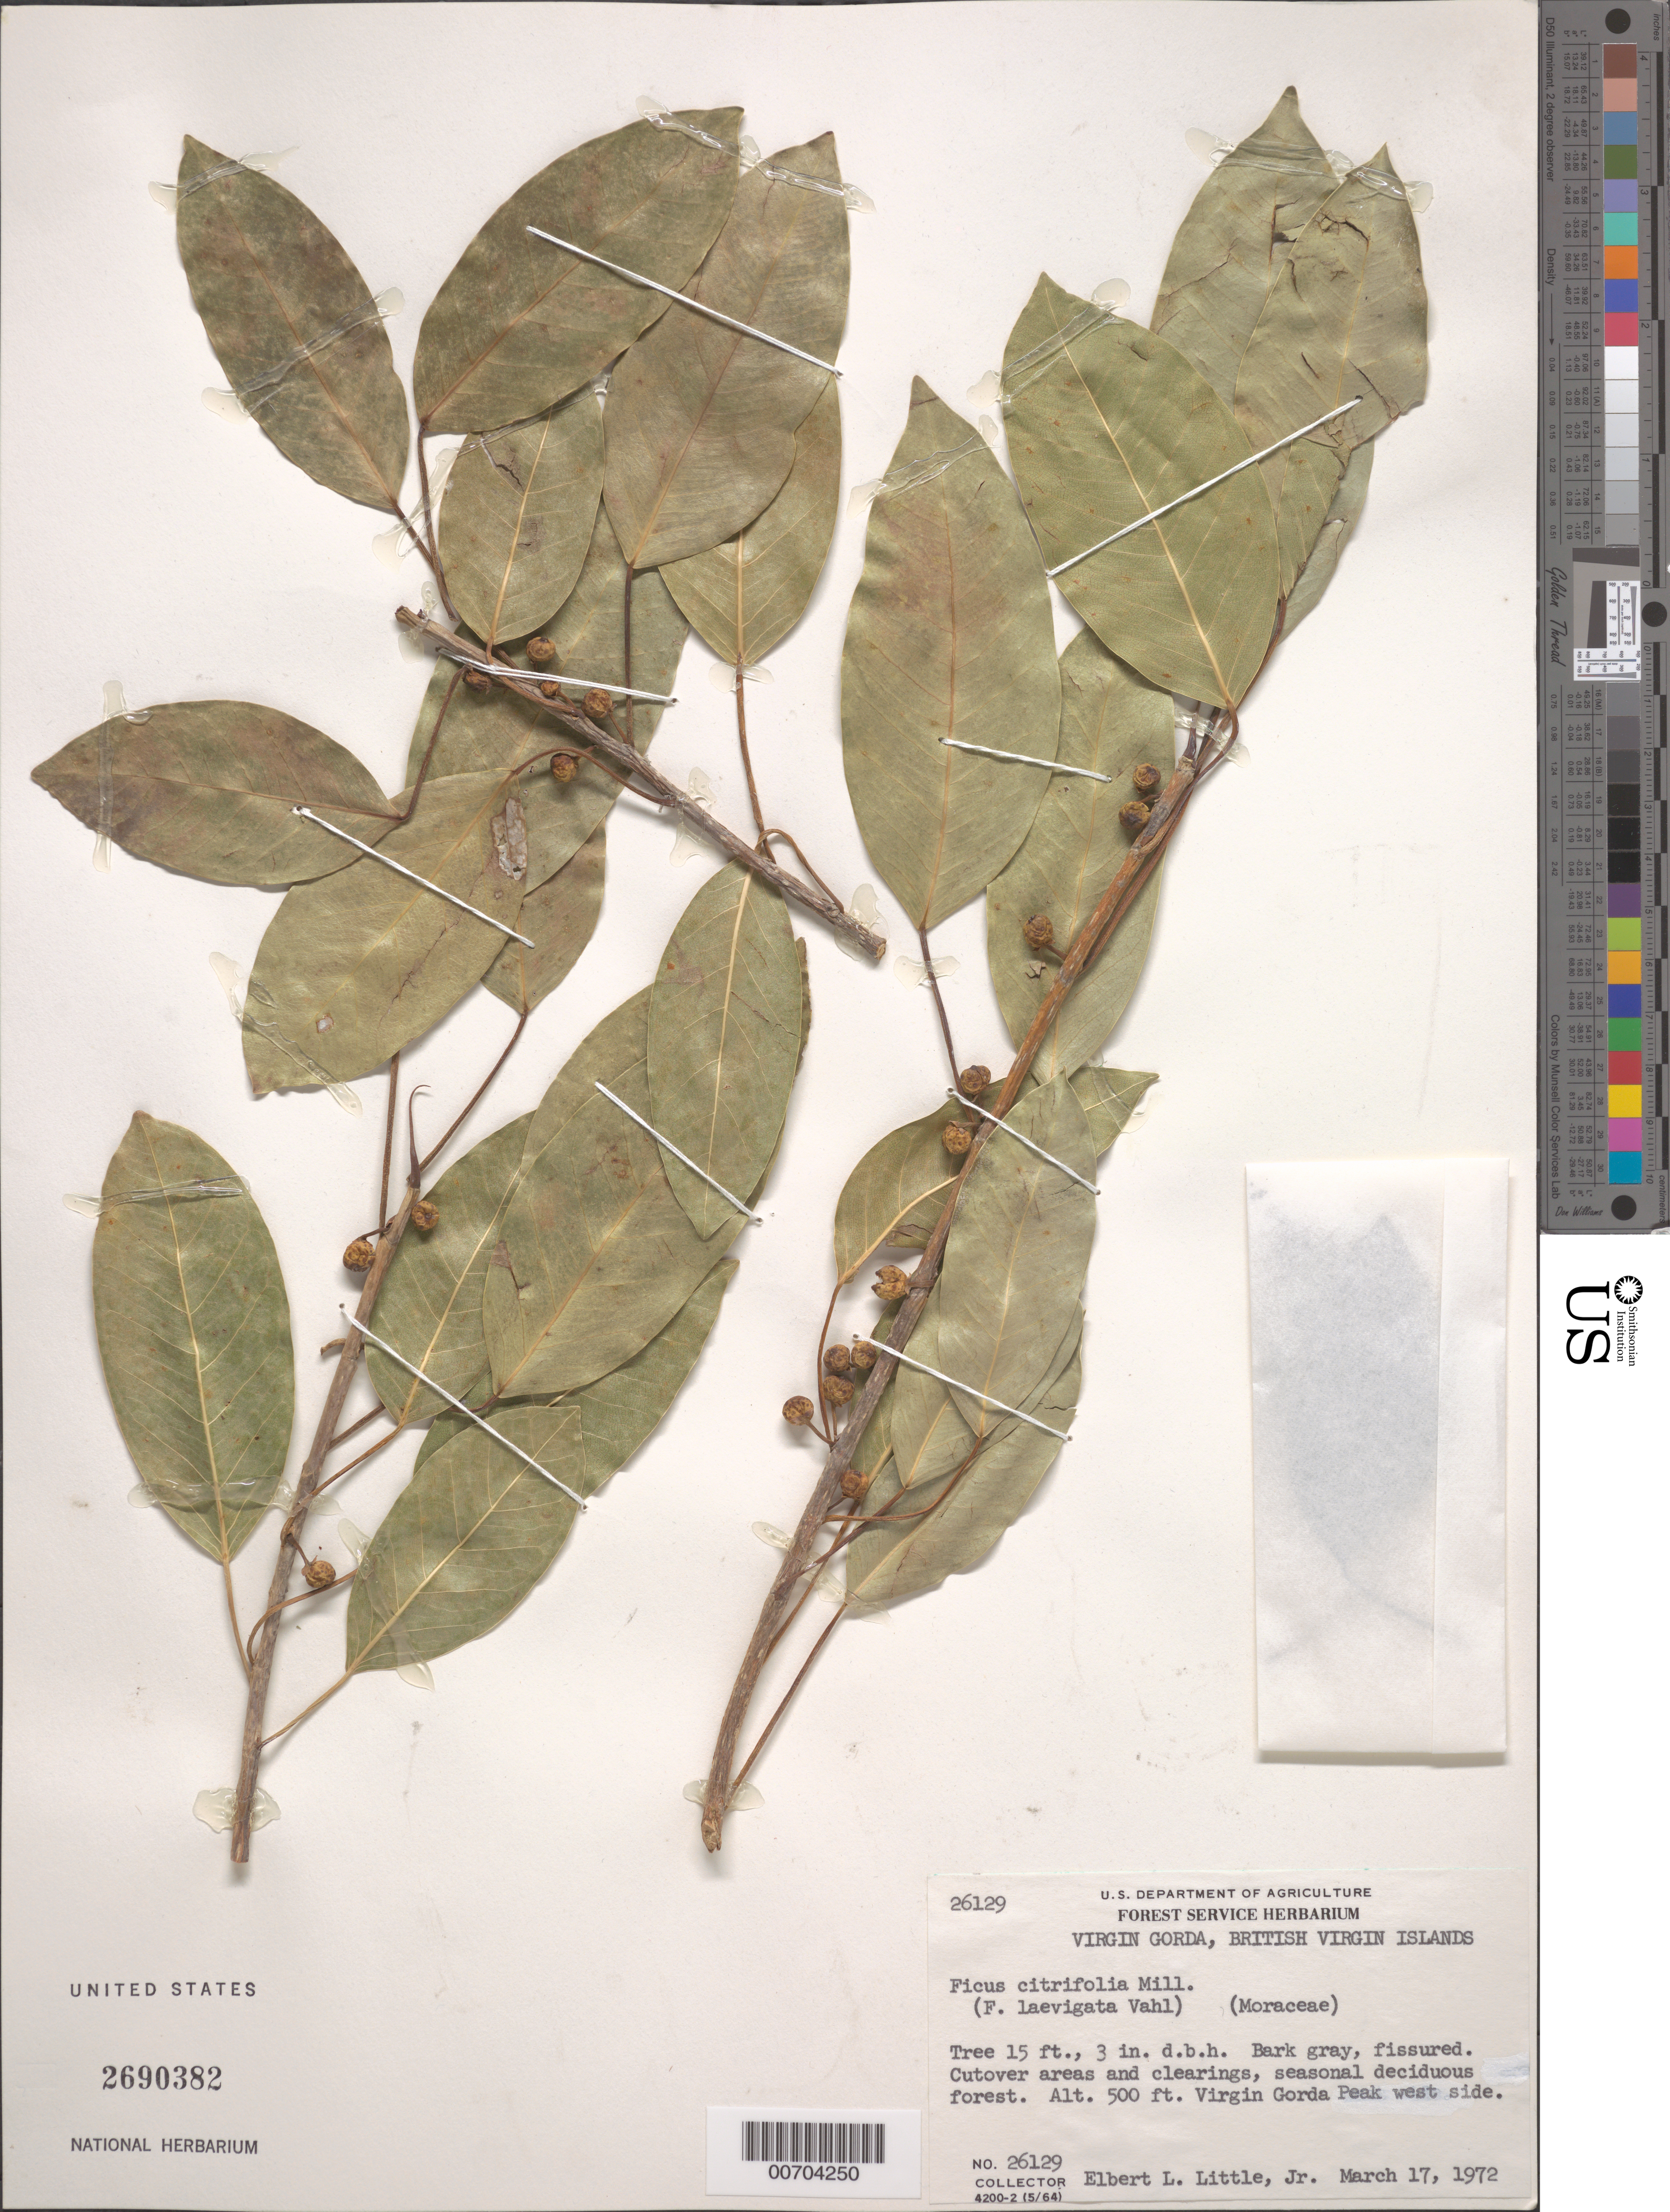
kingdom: Plantae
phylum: Tracheophyta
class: Magnoliopsida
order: Rosales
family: Moraceae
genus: Ficus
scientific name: Ficus citrifolia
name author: Mill.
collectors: E. L. Little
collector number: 26129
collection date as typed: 17 Mar 1972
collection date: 1972-03-17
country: British Virgin Islands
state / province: Virgin Gorda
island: Virgin Gorda Island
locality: Virgin Gorda Peak, W side.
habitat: Cutover areas and clearings, seasonal deciduous forest.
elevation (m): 152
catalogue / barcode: US 2690382